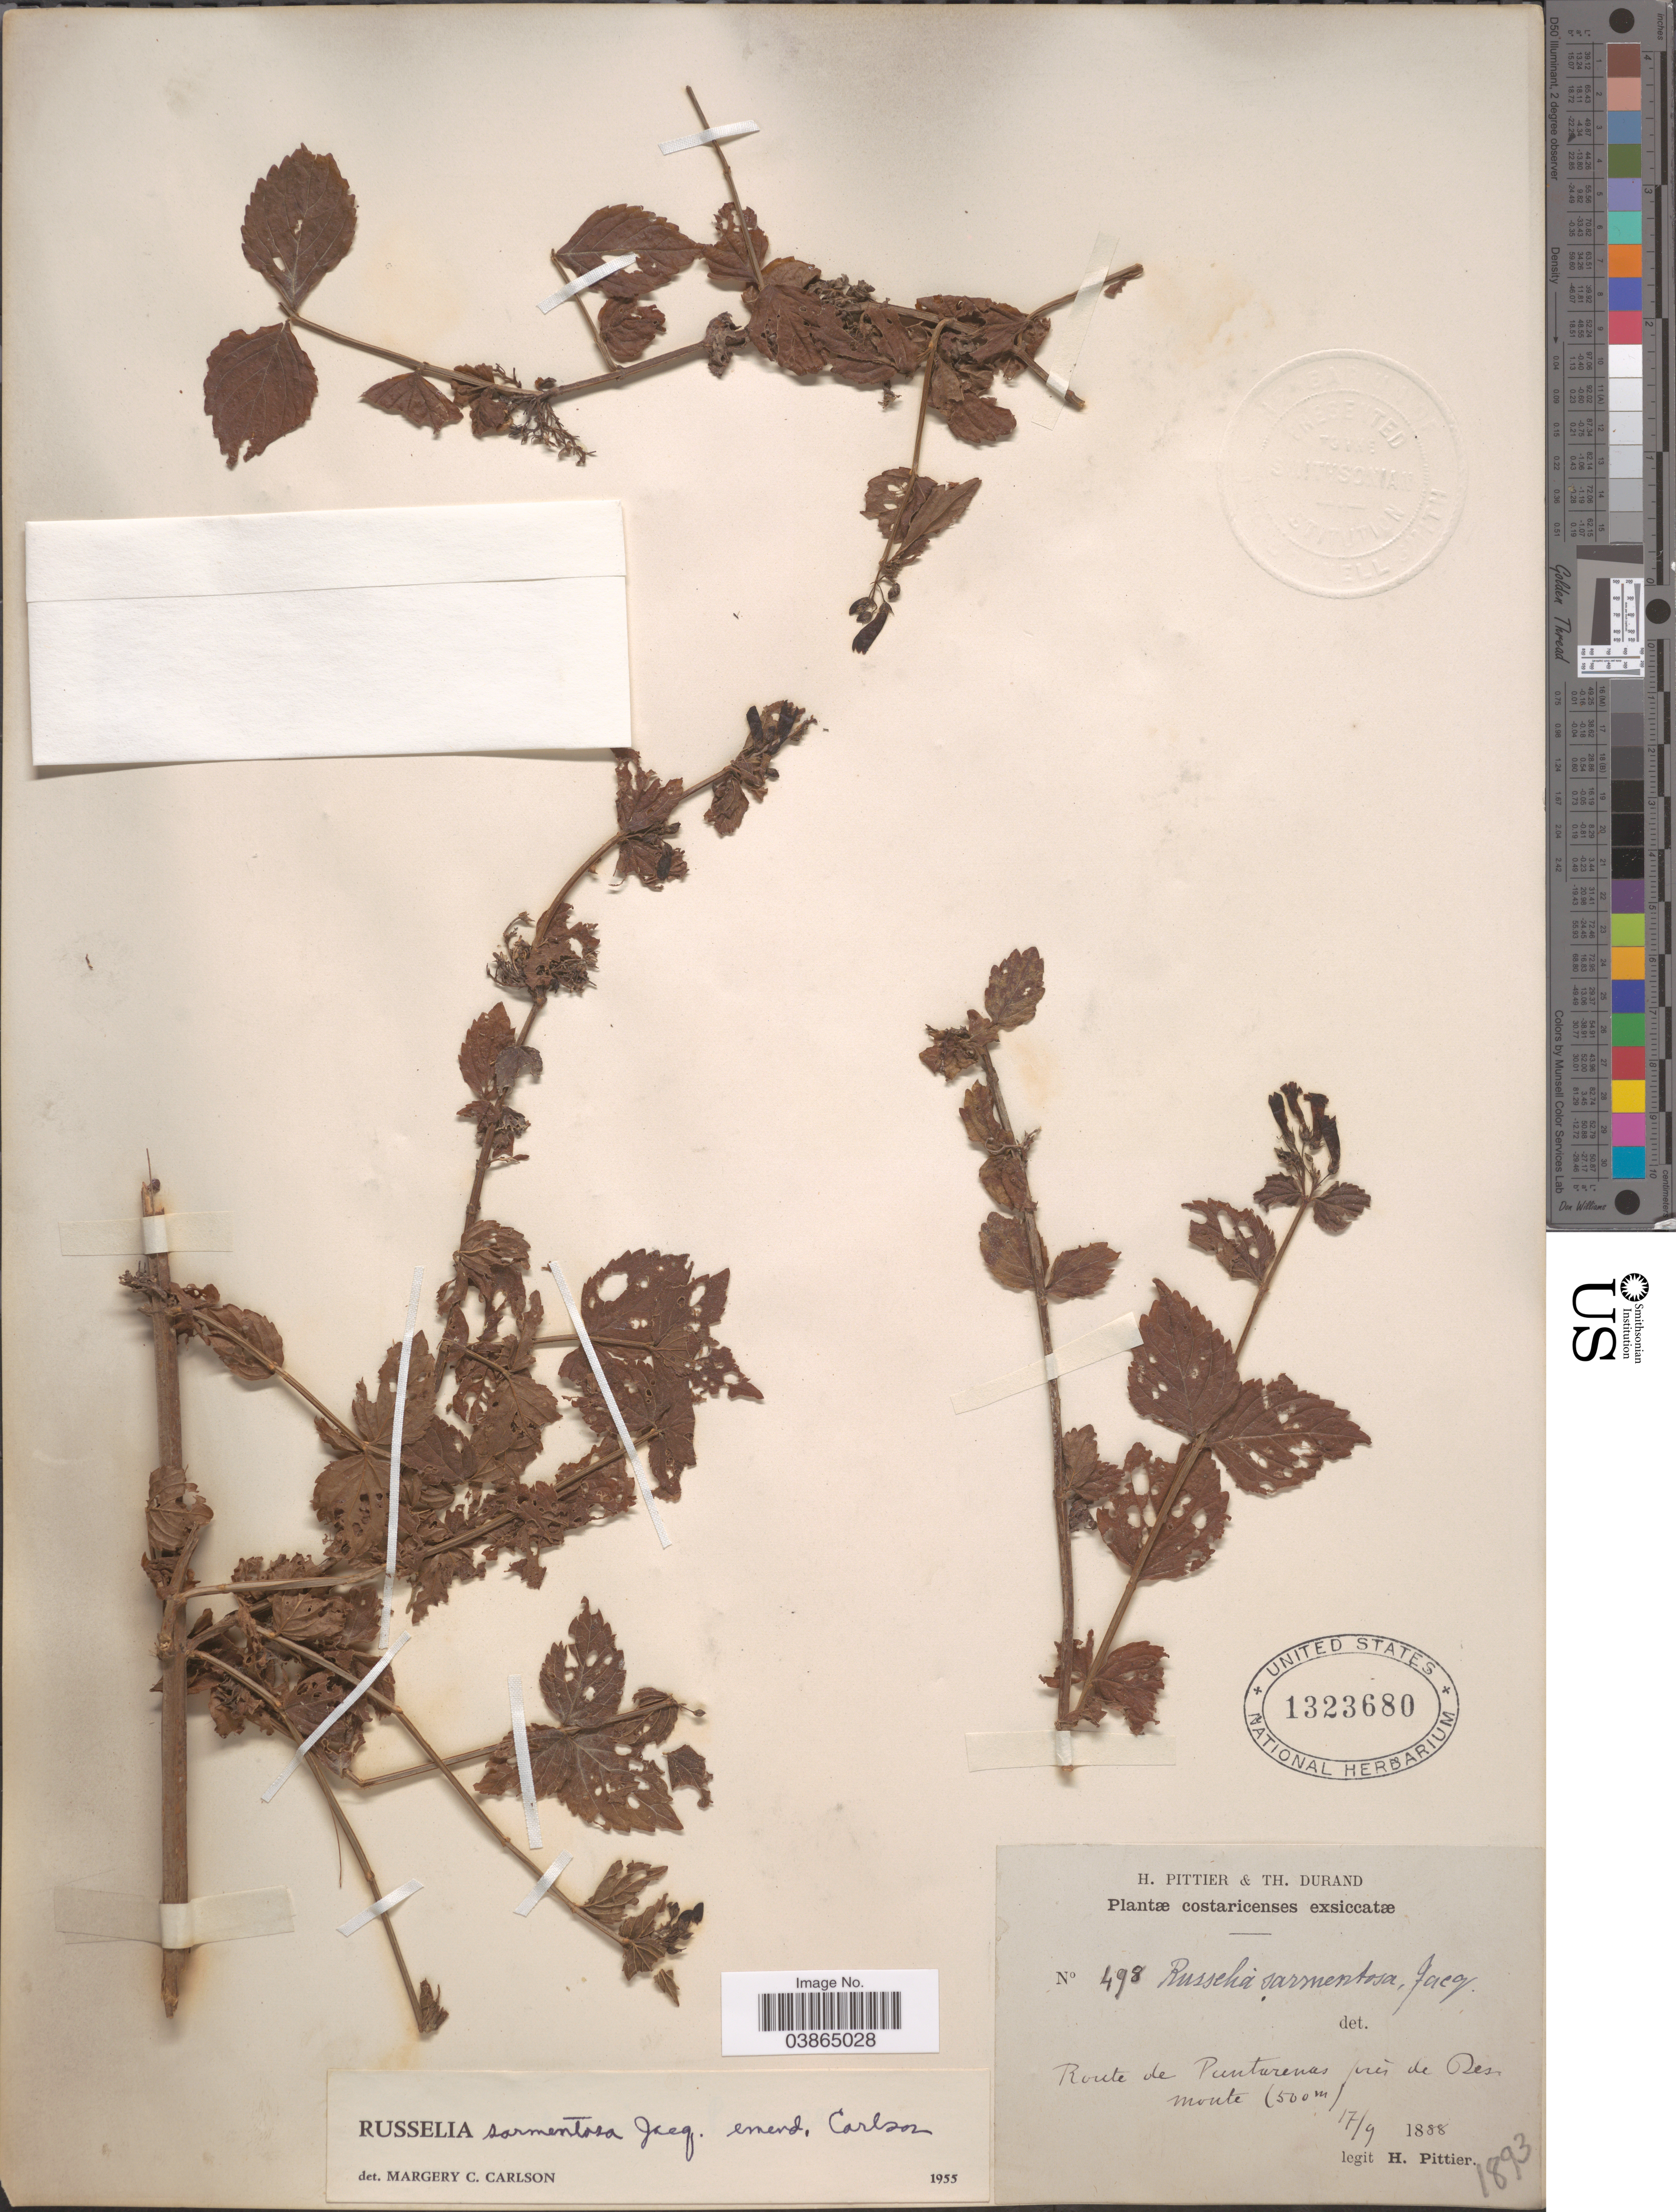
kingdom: Plantae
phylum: Tracheophyta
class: Magnoliopsida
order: Lamiales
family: Plantaginaceae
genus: Russelia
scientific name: Russelia sarmentosa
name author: Jacq.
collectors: H. F. Pittier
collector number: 498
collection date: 1888-09-17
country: Costa Rica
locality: Route de Puntarenas près de Desmonte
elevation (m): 500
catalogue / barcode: US 1323680